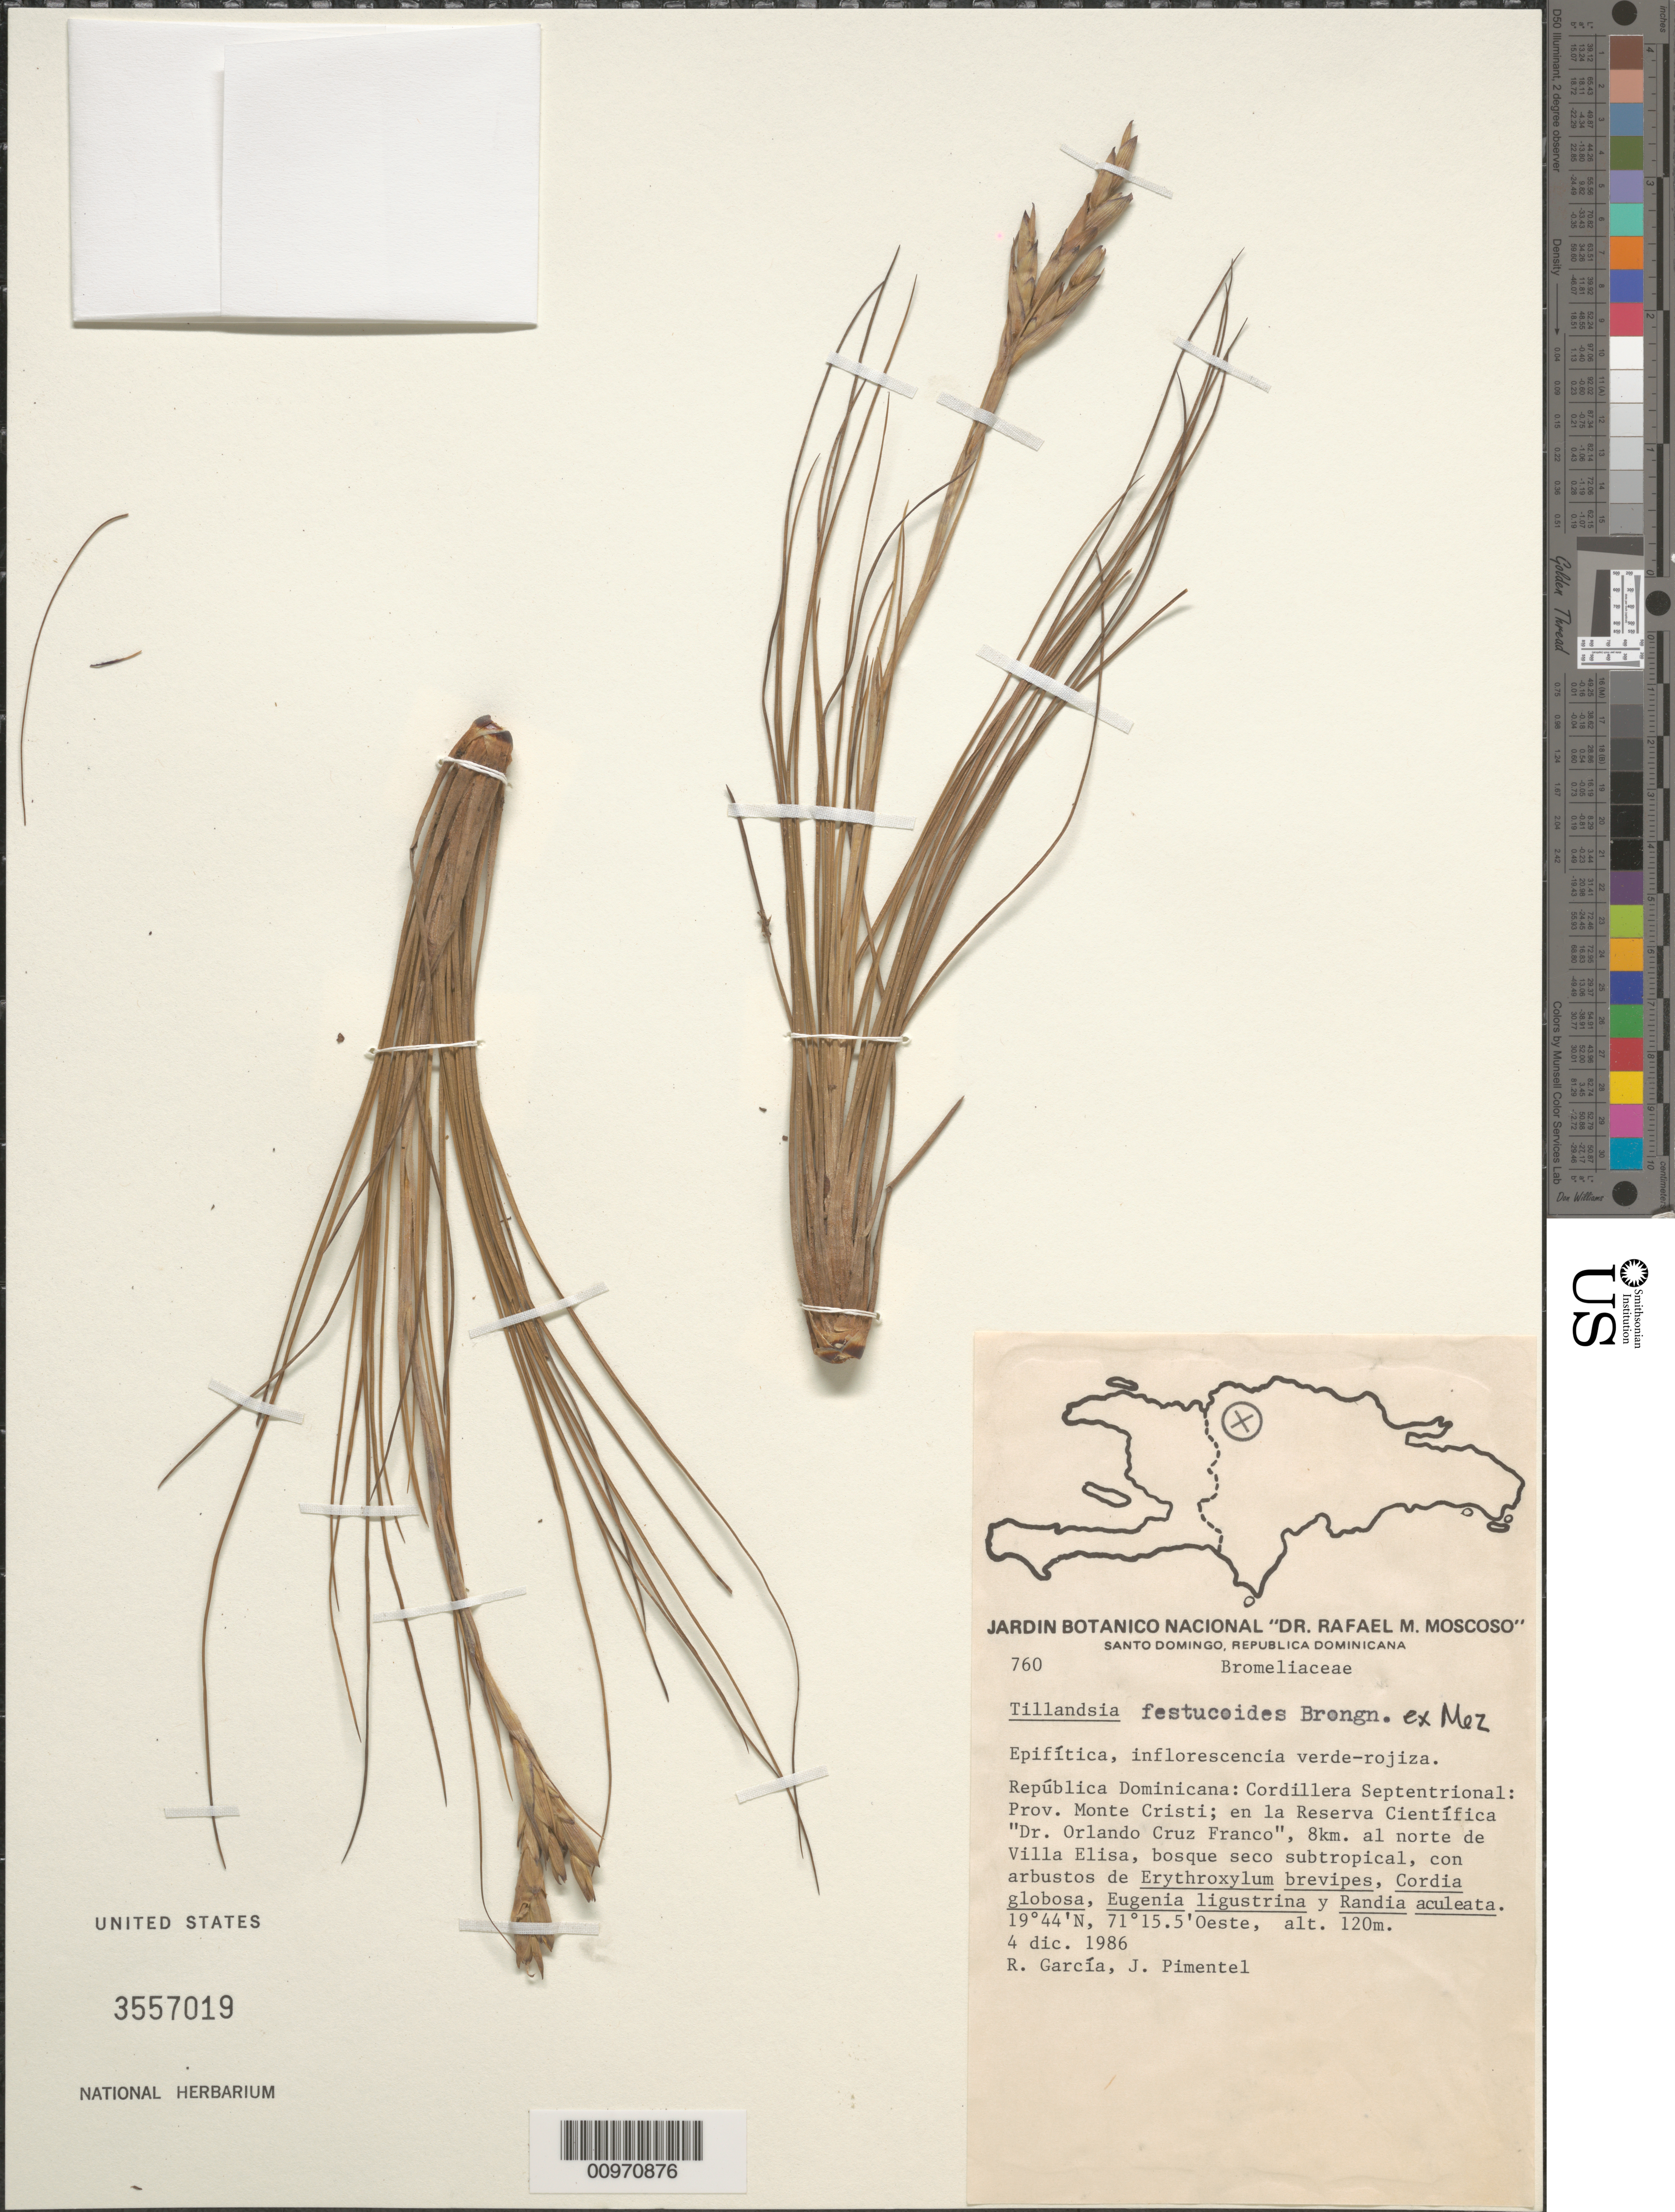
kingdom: Plantae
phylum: Tracheophyta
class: Liliopsida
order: Poales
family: Bromeliaceae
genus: Tillandsia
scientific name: Tillandsia festucoides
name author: Brongn. ex Mez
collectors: R. G. García & J. Pimentel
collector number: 760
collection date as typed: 04 Dec 1986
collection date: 1986-12-04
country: Dominican Republic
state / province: Monte Cristi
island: Hispaniola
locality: Cordillera Septentrional, en la Reserva Científica "Dr. Orlando Cruz Franco", 8 km al norte de Villa Elisa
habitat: Bosque seco subtropical, con arbustos de Erythroxylum brevipes, Cordia globosa, Eugenia ligustrina, Randia aculeata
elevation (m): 120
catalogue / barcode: US 3557019